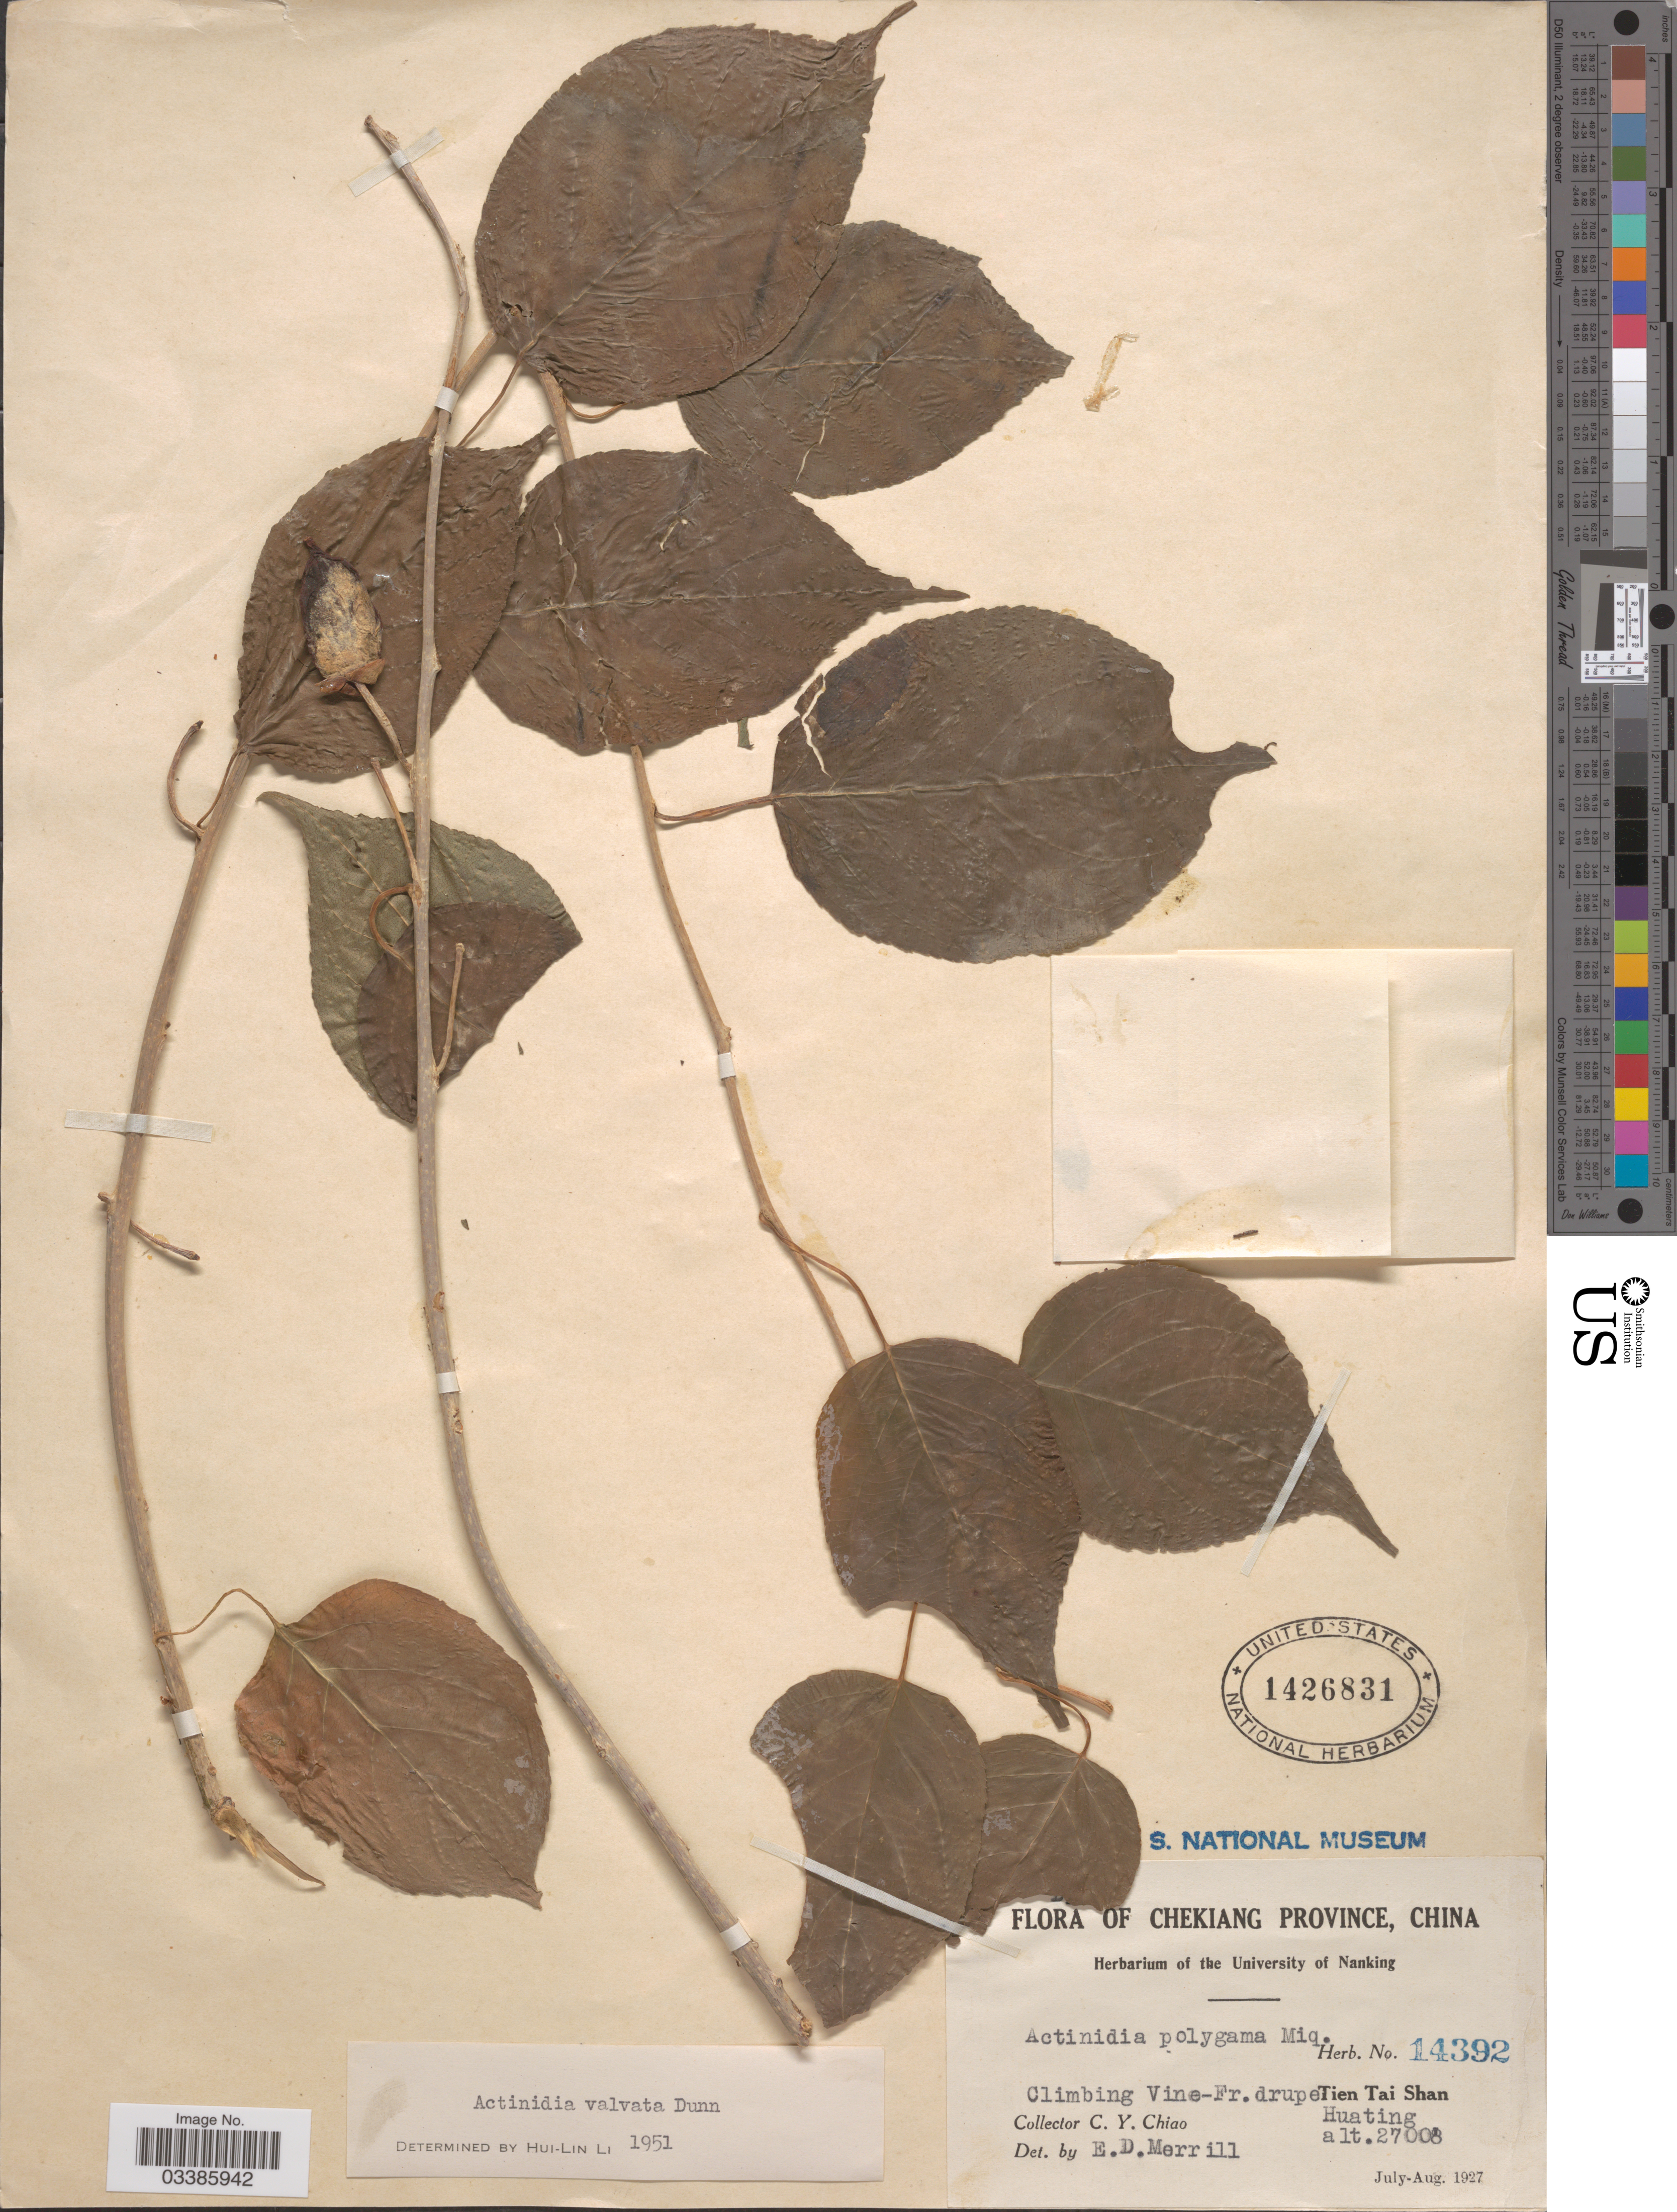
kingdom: Plantae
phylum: Tracheophyta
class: Magnoliopsida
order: Ericales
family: Actinidiaceae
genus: Actinidia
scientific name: Actinidia valvata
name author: Dunn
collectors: C. Y. Chiao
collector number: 14392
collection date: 1927-07/1927-08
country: China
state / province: Zhejiang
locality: Chekiang Province. Tien Tai Shan. Huating.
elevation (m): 823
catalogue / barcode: US 1426831